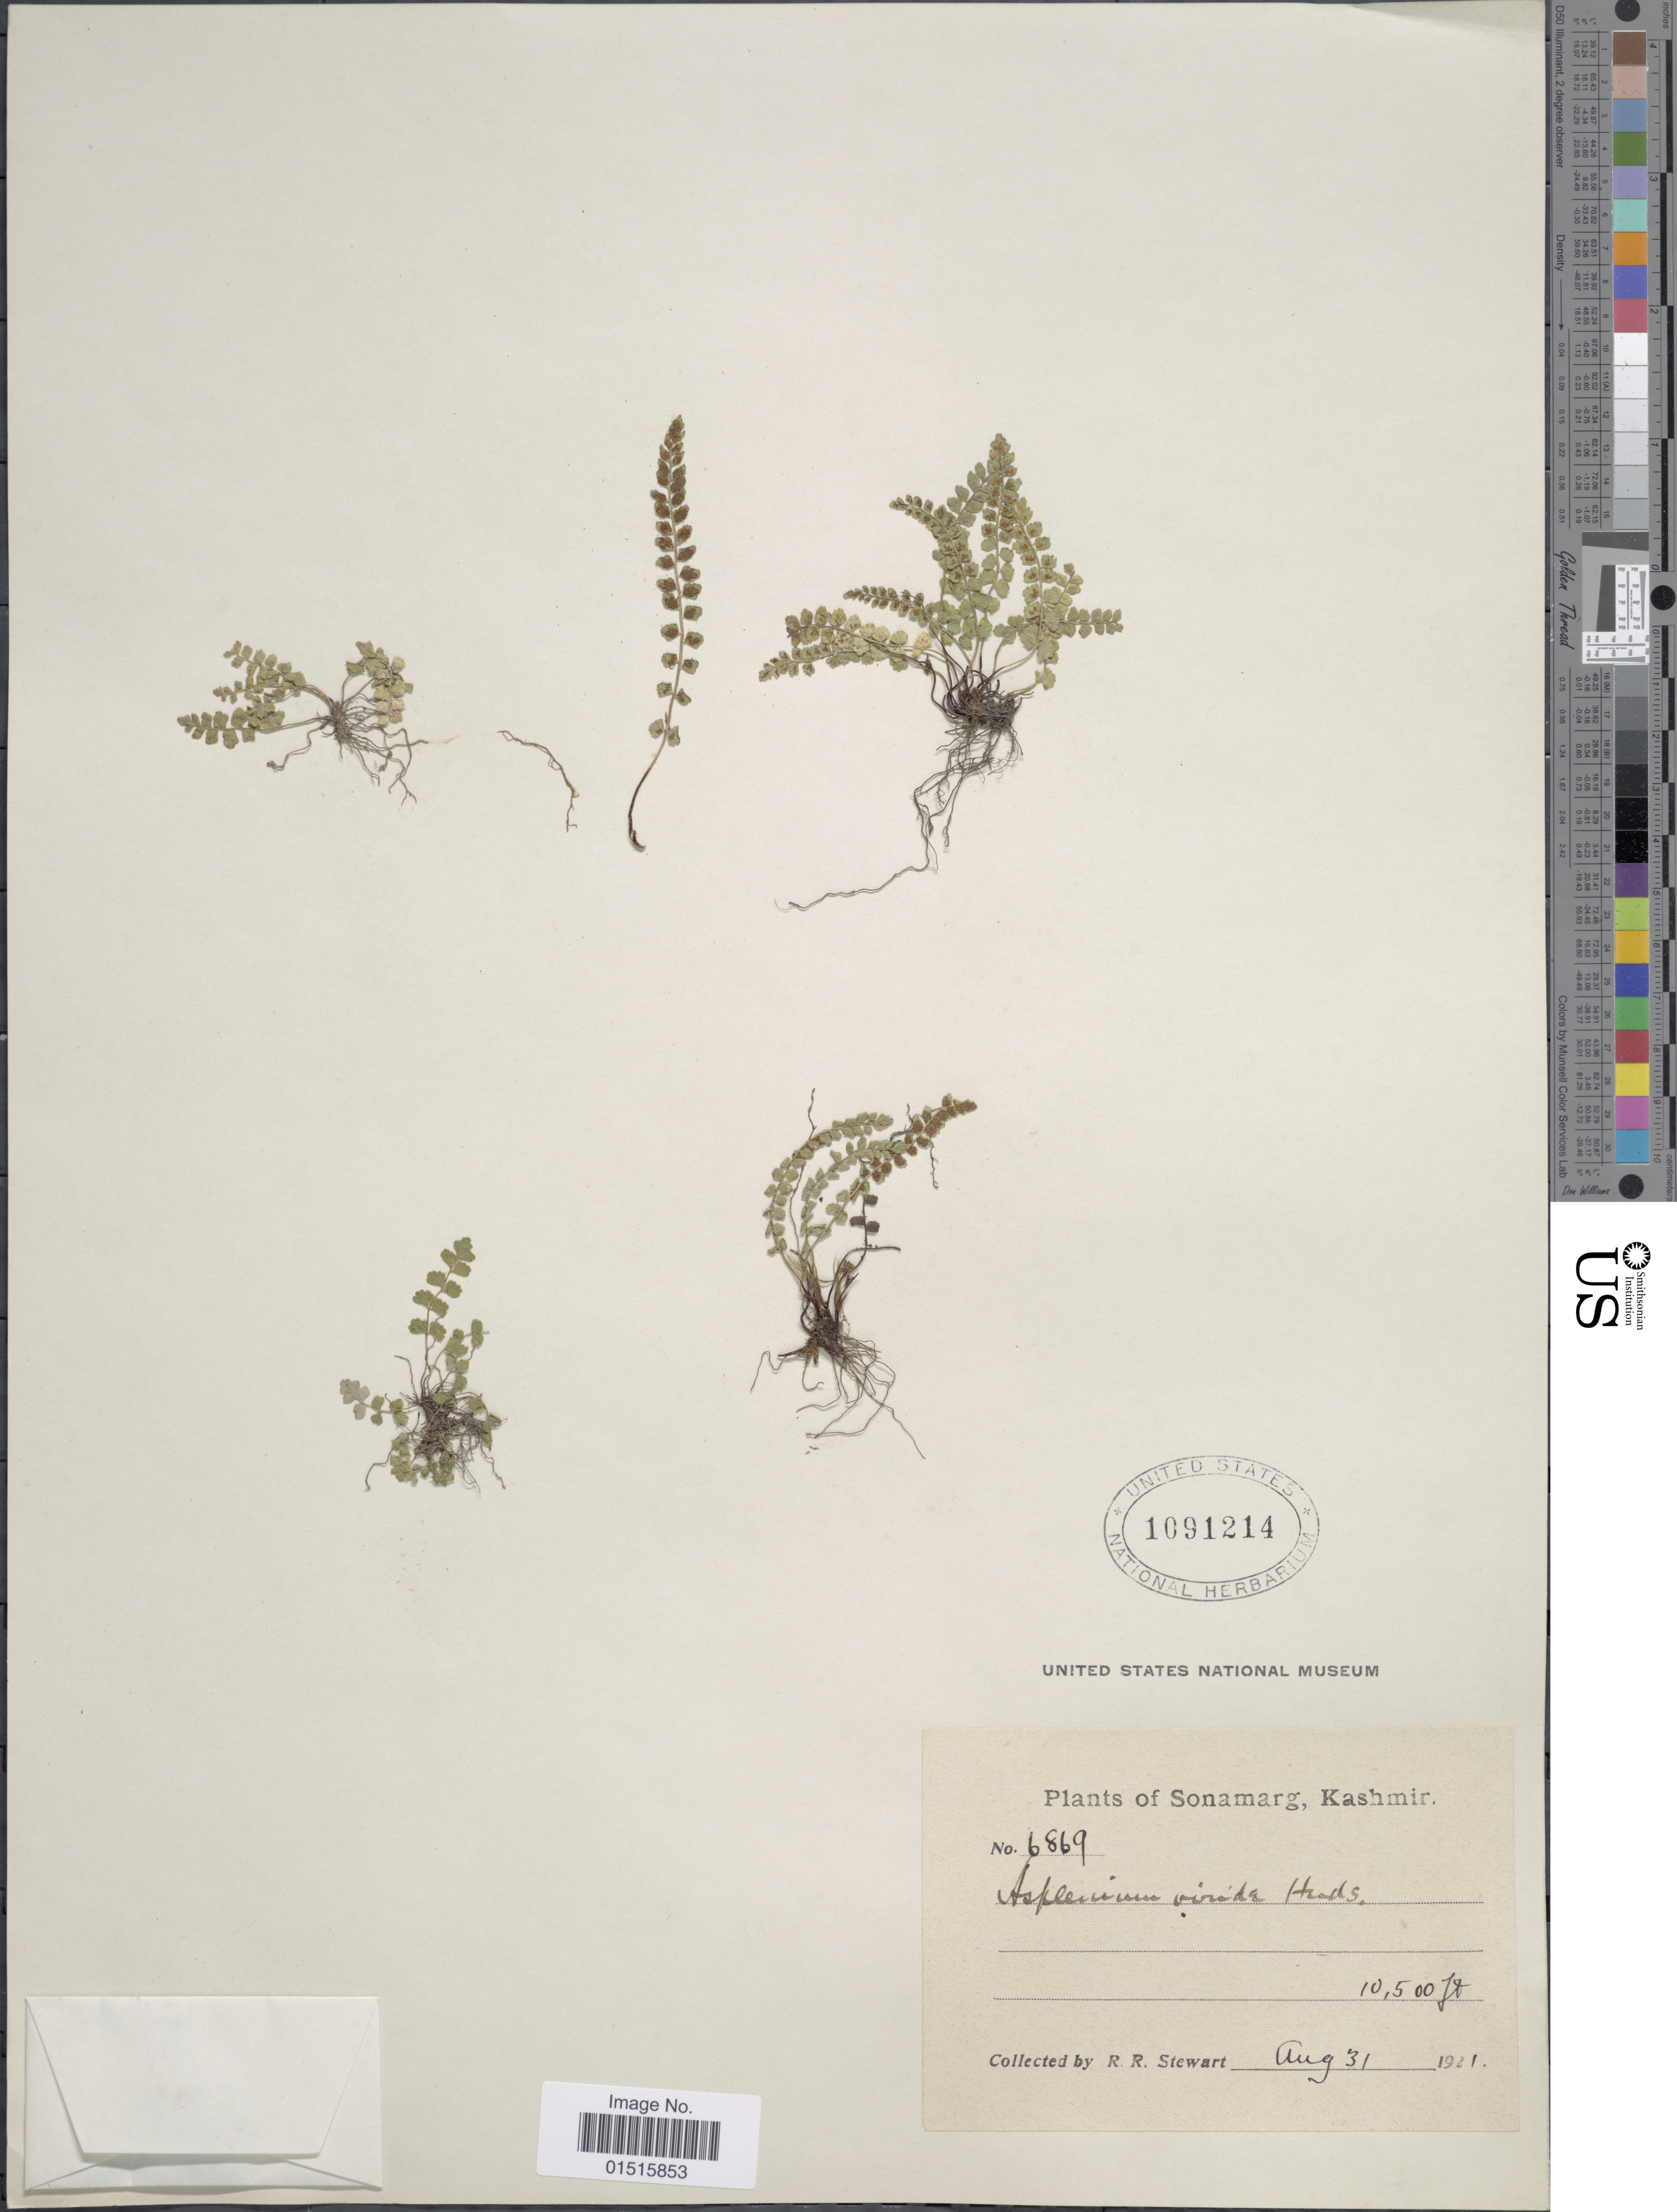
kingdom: Plantae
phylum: Tracheophyta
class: Polypodiopsida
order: Polypodiales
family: Aspleniaceae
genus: Asplenium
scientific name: Asplenium viride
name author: Huds.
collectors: R. R. Stewart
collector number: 6869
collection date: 1921-08-31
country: India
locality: Sonamarg, Kashmir.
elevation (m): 3200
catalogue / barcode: US 1091214